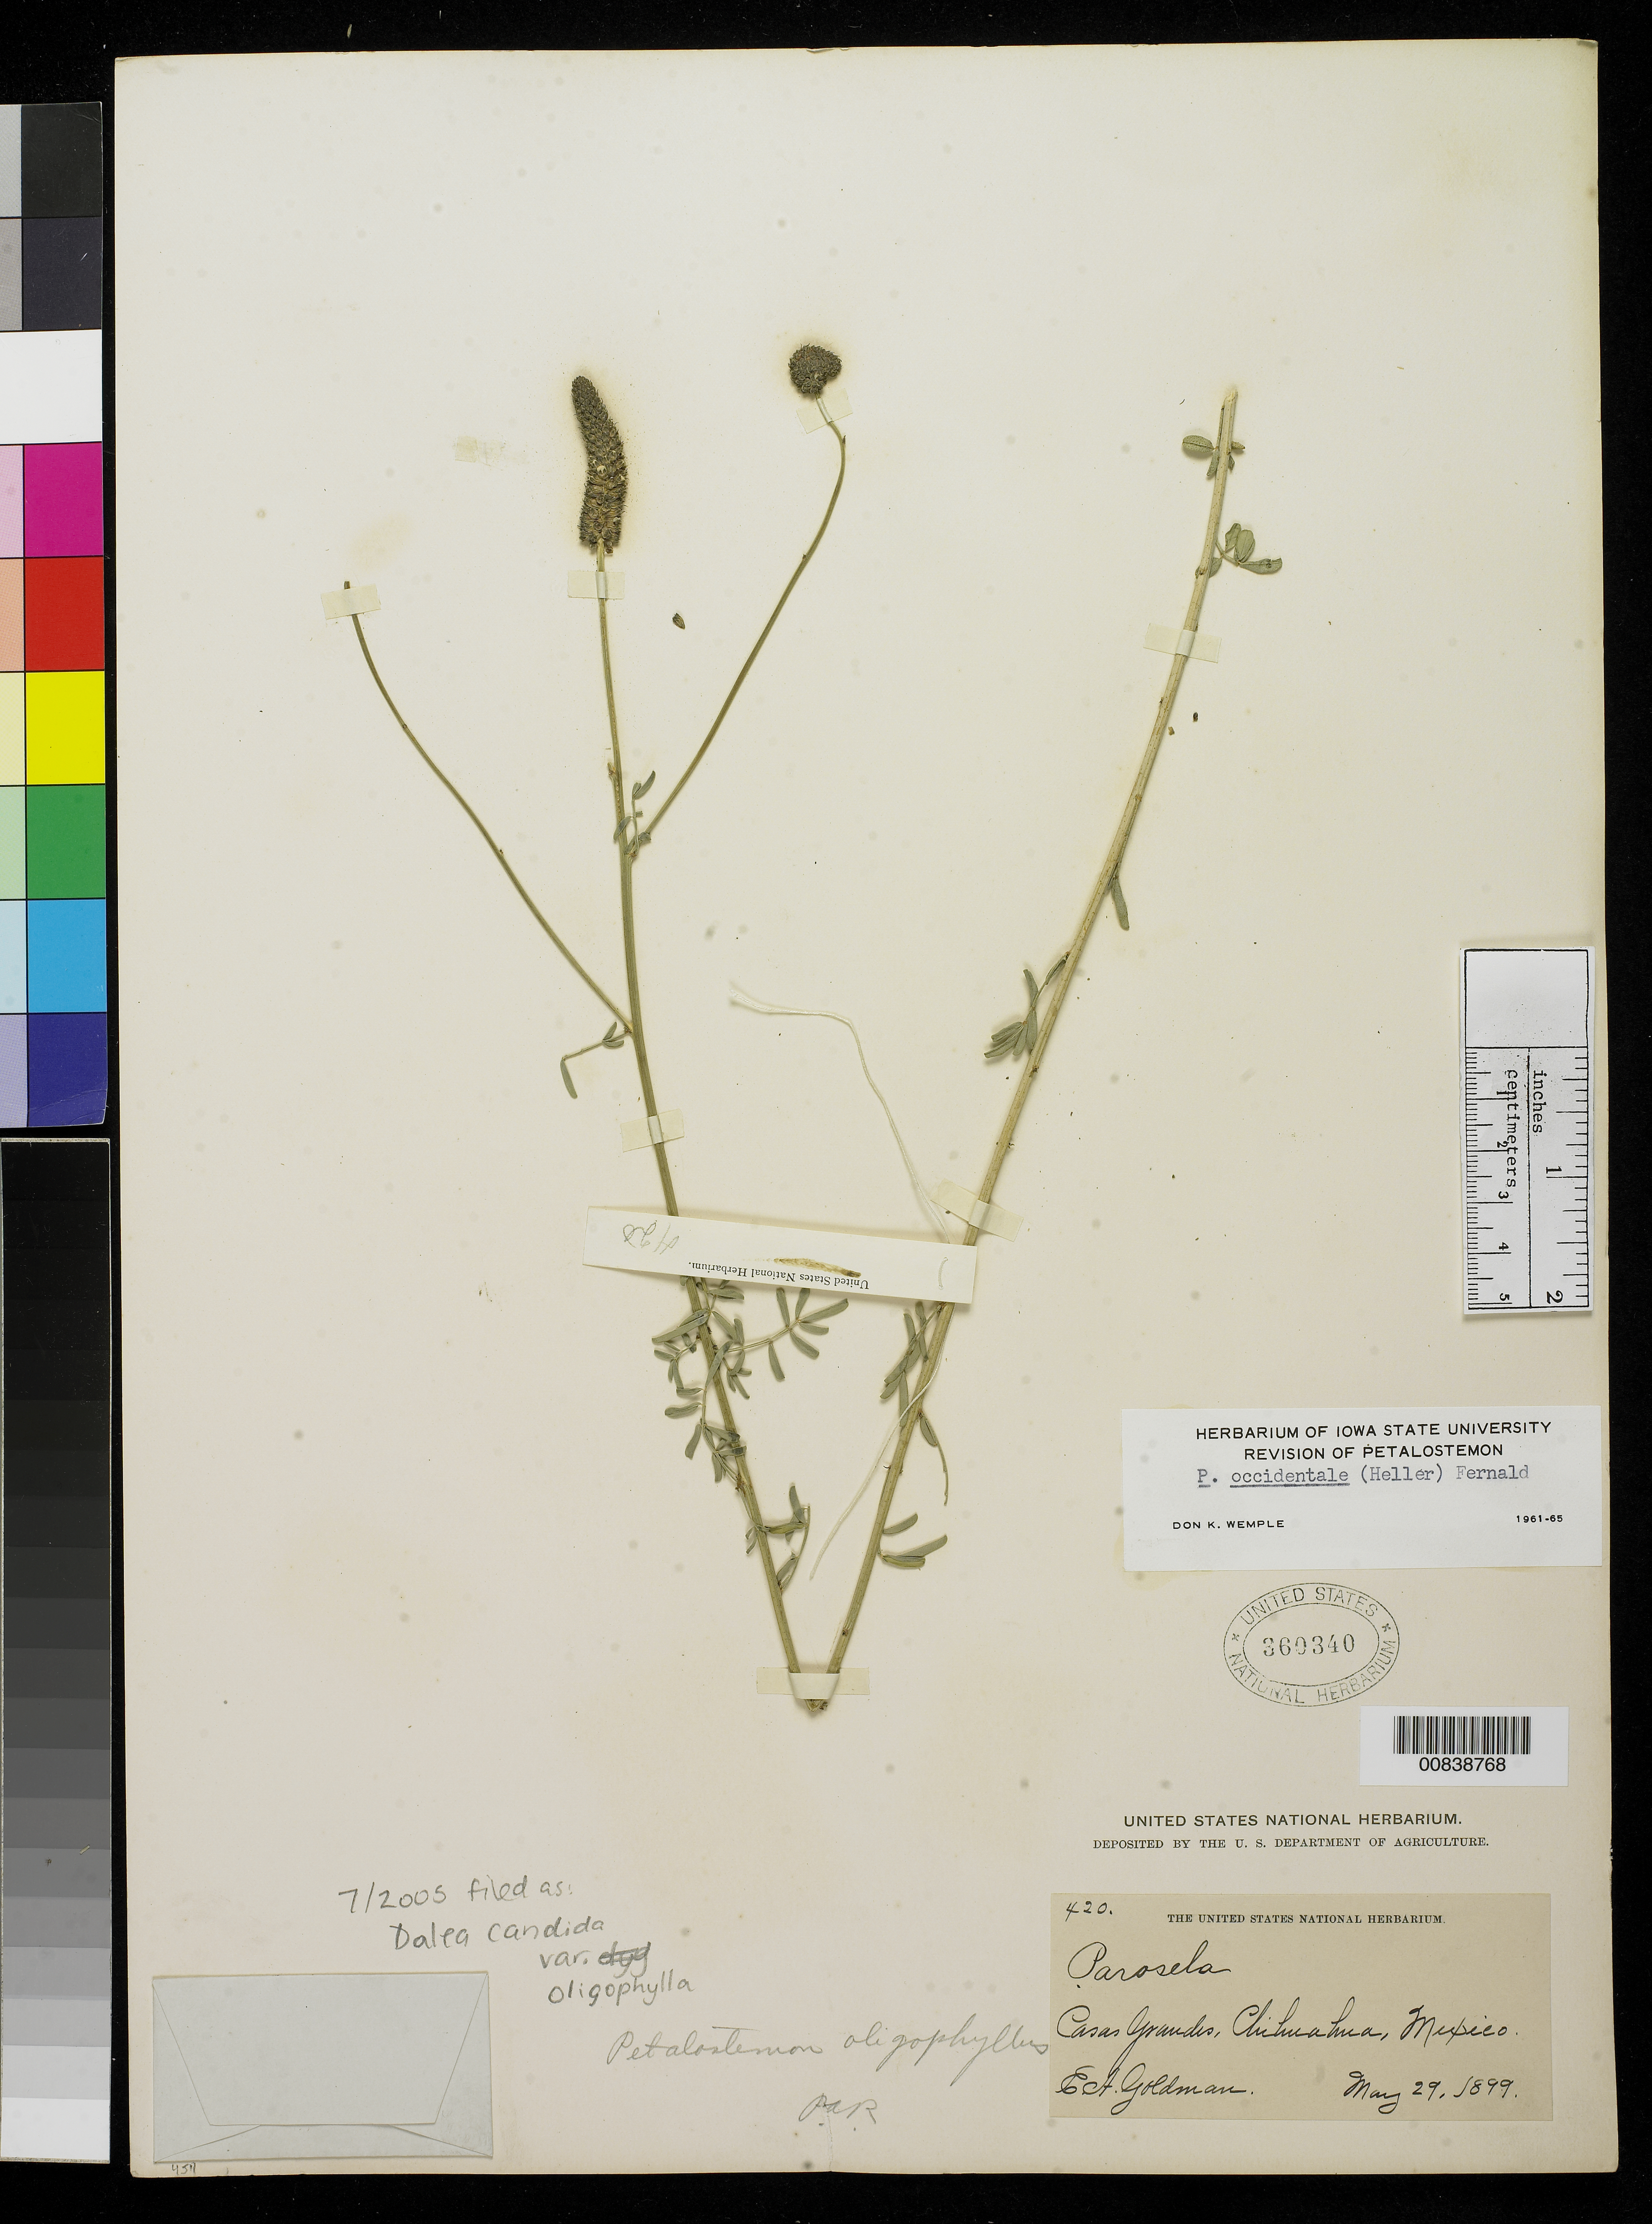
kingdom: Plantae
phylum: Tracheophyta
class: Magnoliopsida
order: Fabales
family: Fabaceae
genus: Dalea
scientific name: Dalea candida var. oligophylla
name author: (Torr) Shinners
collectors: E. A. Goldman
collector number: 420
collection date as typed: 29 May 1899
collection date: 1899-05-29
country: Mexico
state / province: Chihuahua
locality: Casas Grandes, Chihuahua.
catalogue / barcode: US 360340